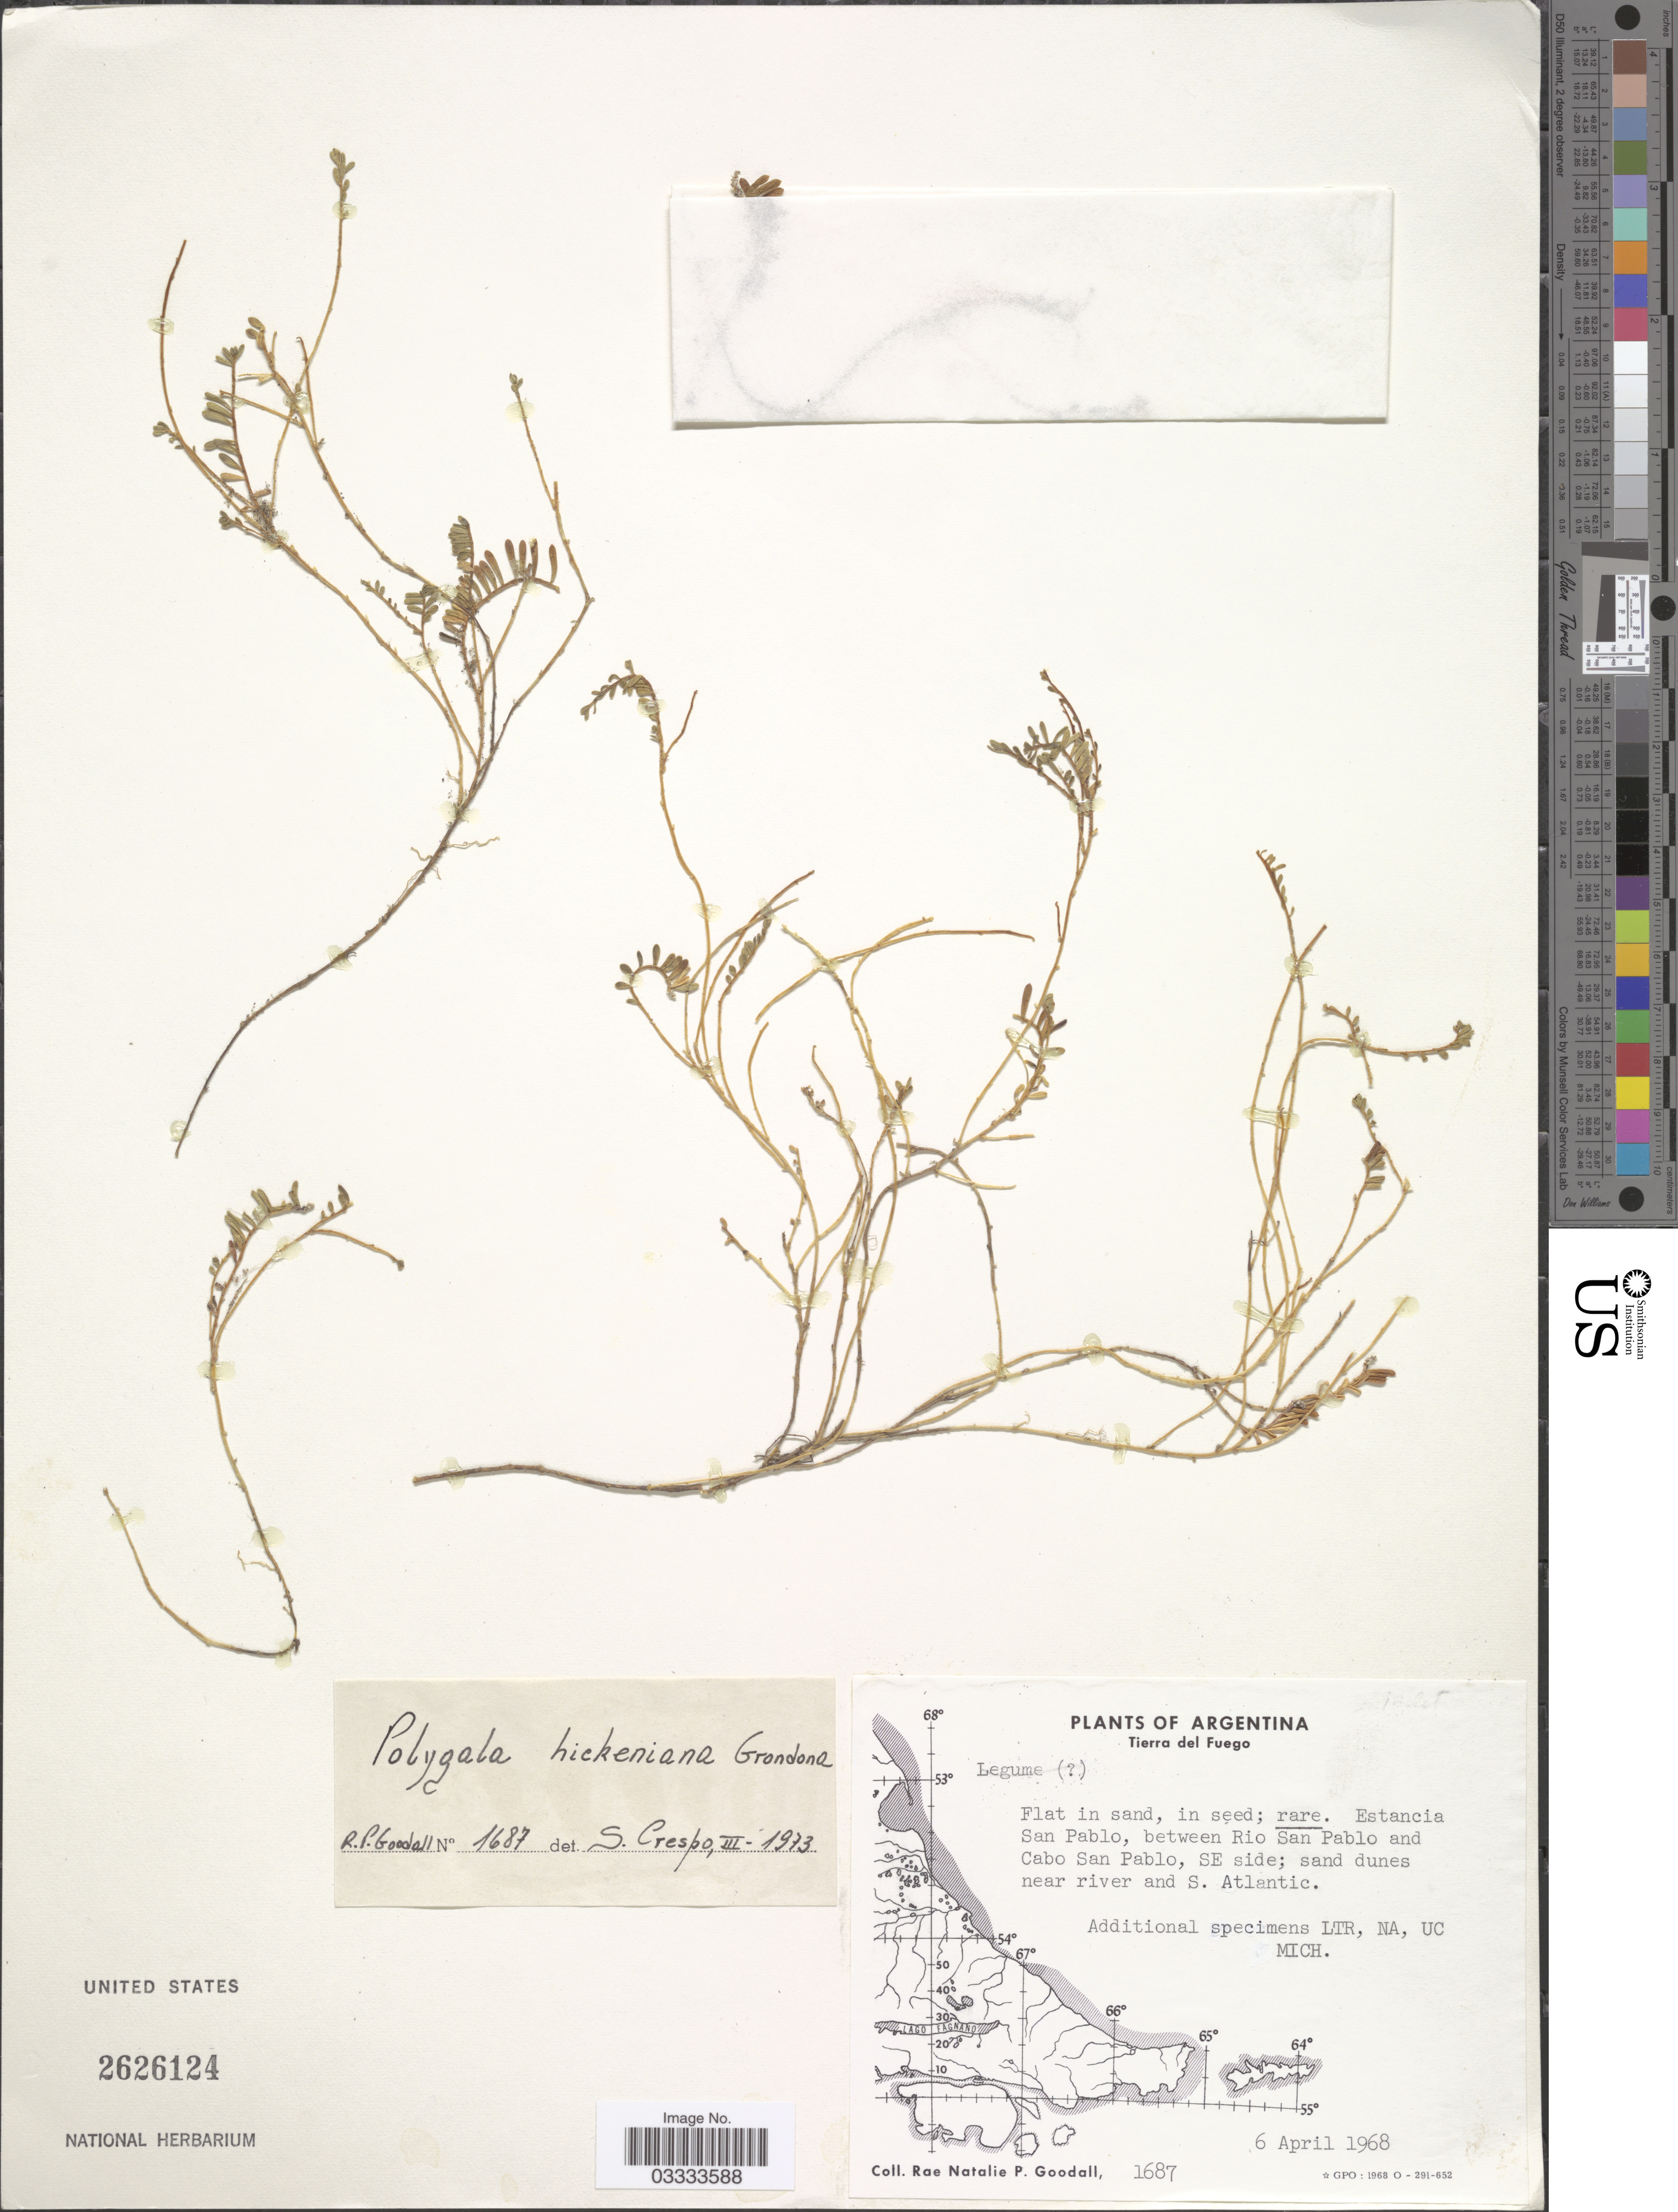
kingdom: Plantae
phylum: Tracheophyta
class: Magnoliopsida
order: Fabales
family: Polygalaceae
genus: Polygala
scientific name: Polygala hickeniana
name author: Grondona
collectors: R. Goodall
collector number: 1687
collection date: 1968-04-06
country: Argentina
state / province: Tierra del Fuego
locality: Estancia San Pablo, between Rio San Pablo and Cabo San Pablo, SE side; sand dunes near river and S. Atlantic.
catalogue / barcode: US 2626124